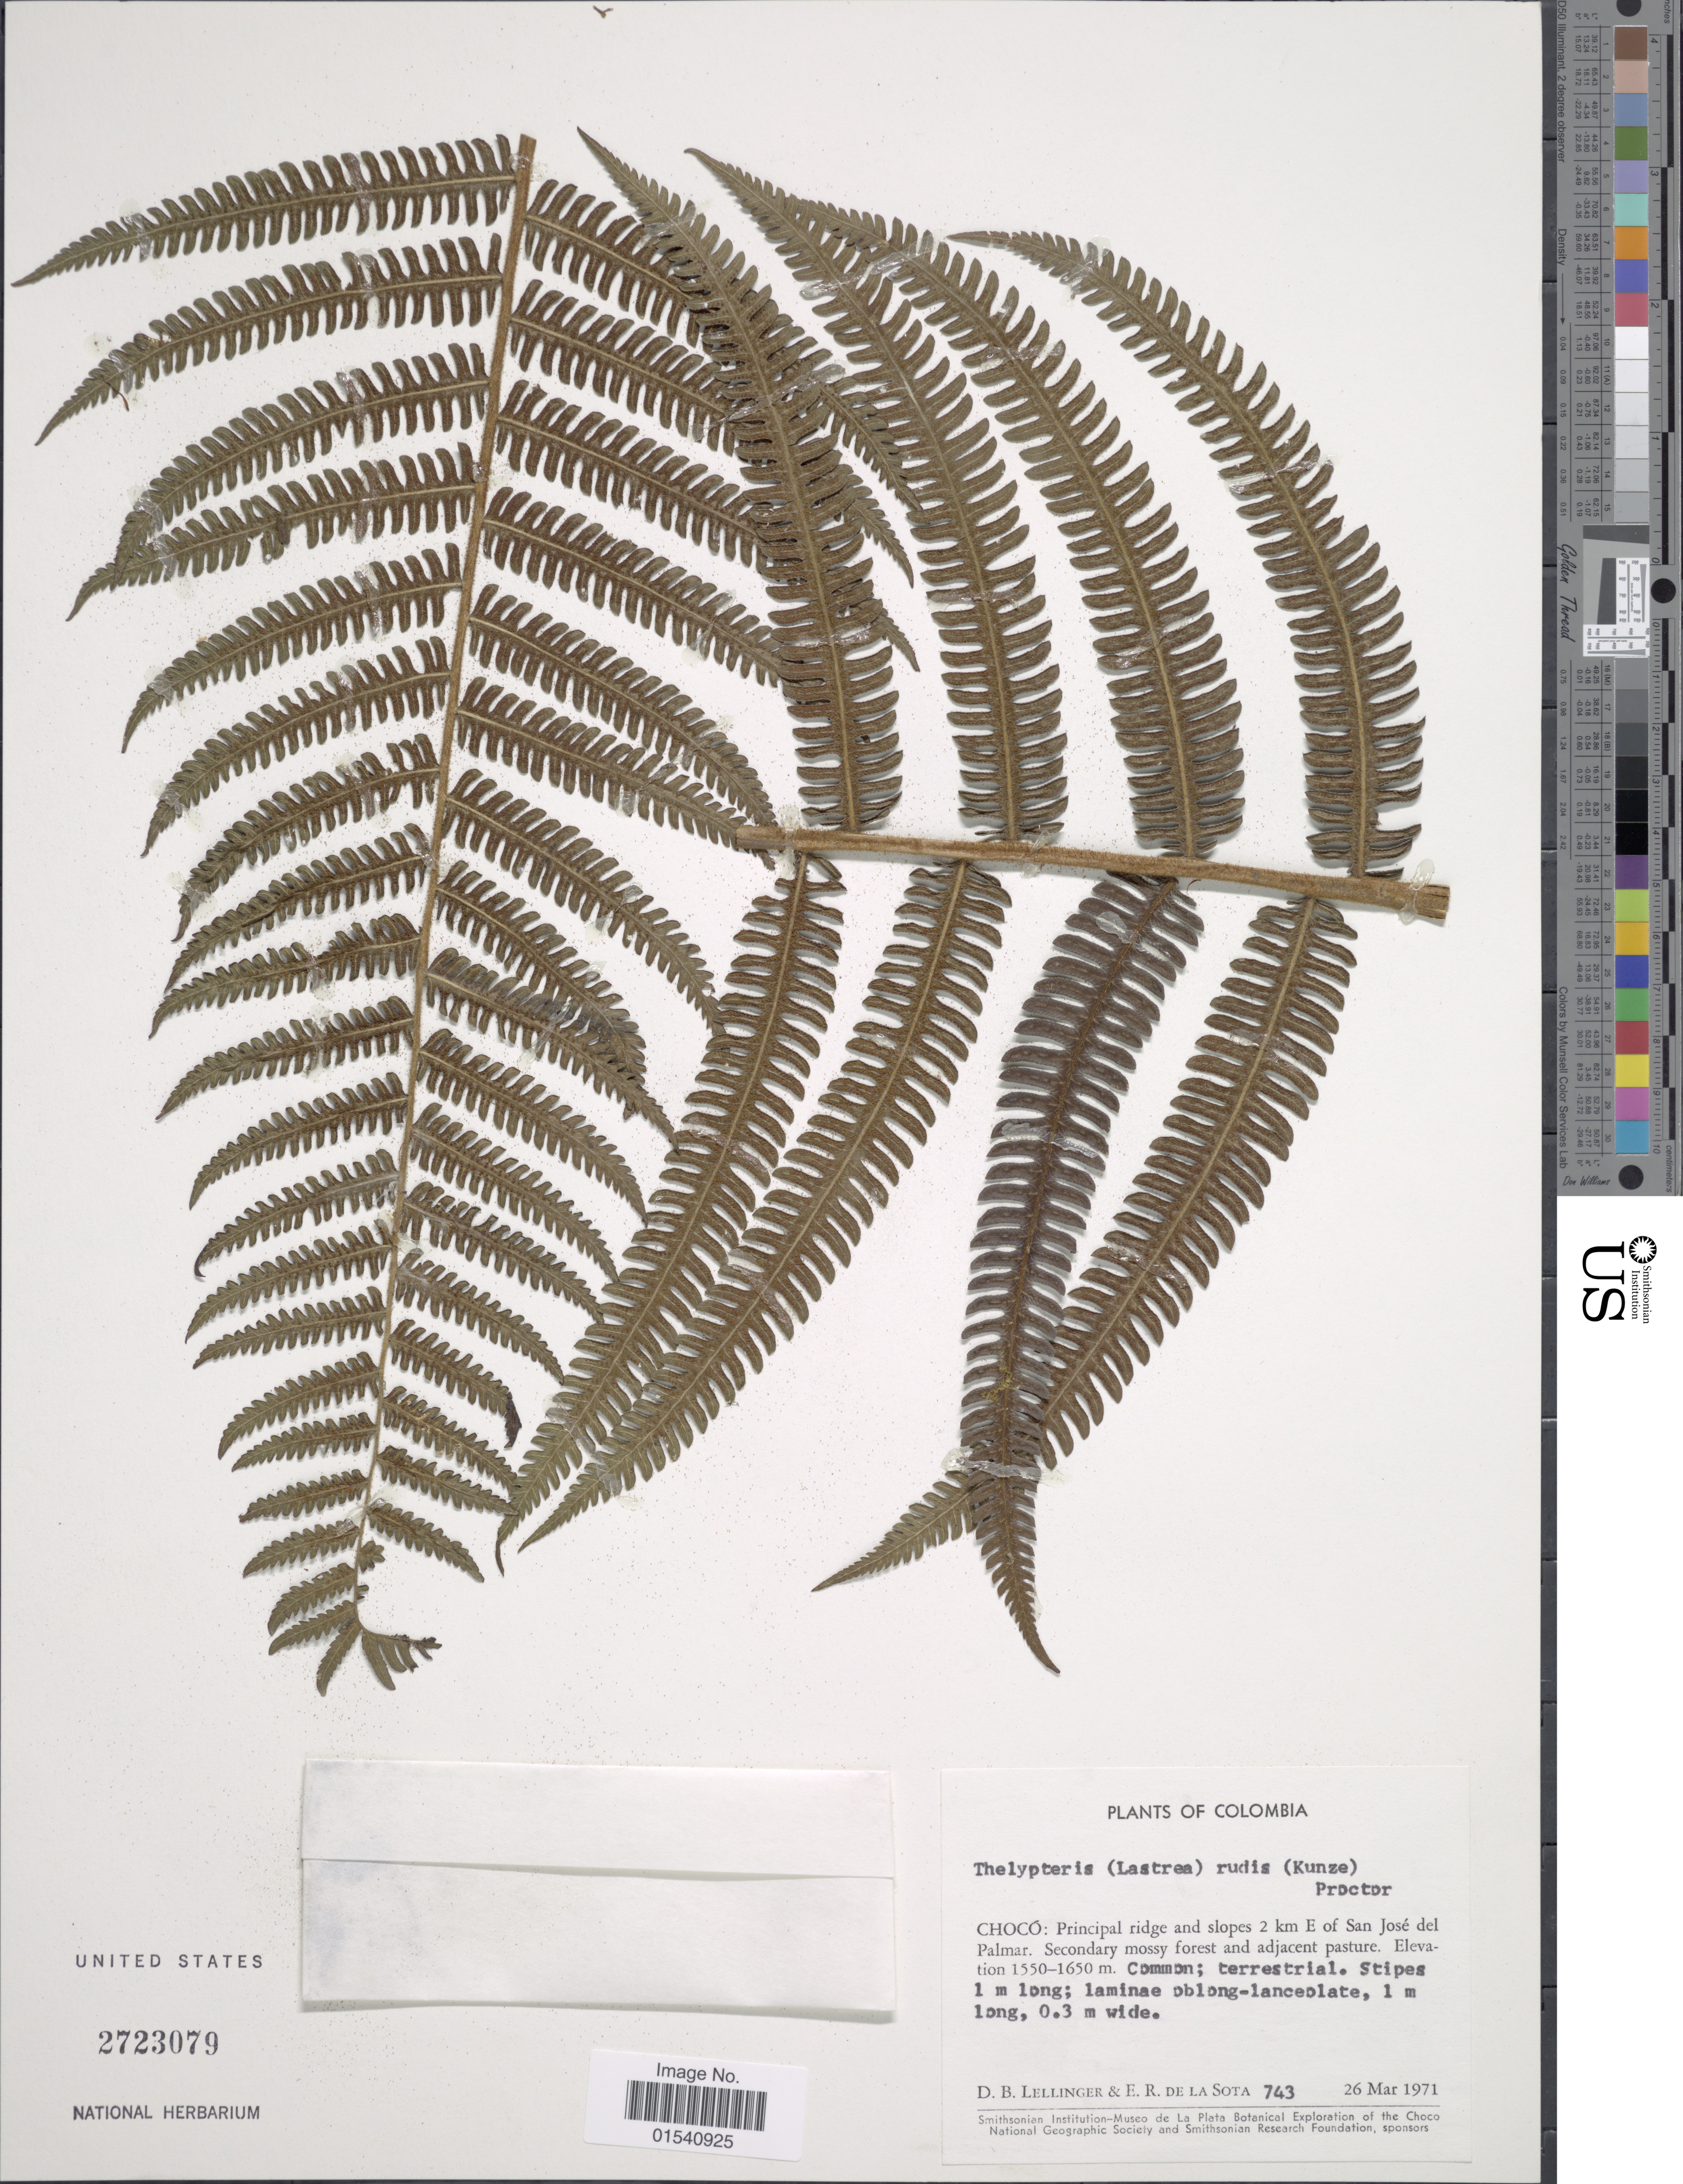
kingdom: Plantae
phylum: Tracheophyta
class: Polypodiopsida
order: Polypodiales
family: Thelypteridaceae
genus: Amauropelta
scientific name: Amauropelta rudis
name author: (Kunze) Pic. Serm.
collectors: D. B. Lellinger & E. R. de la Sota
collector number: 743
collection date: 1971-03-26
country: Colombia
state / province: Chocó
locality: Principal ridge and slopes 2 km E of San José del Palmar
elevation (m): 1550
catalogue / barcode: US 2723079